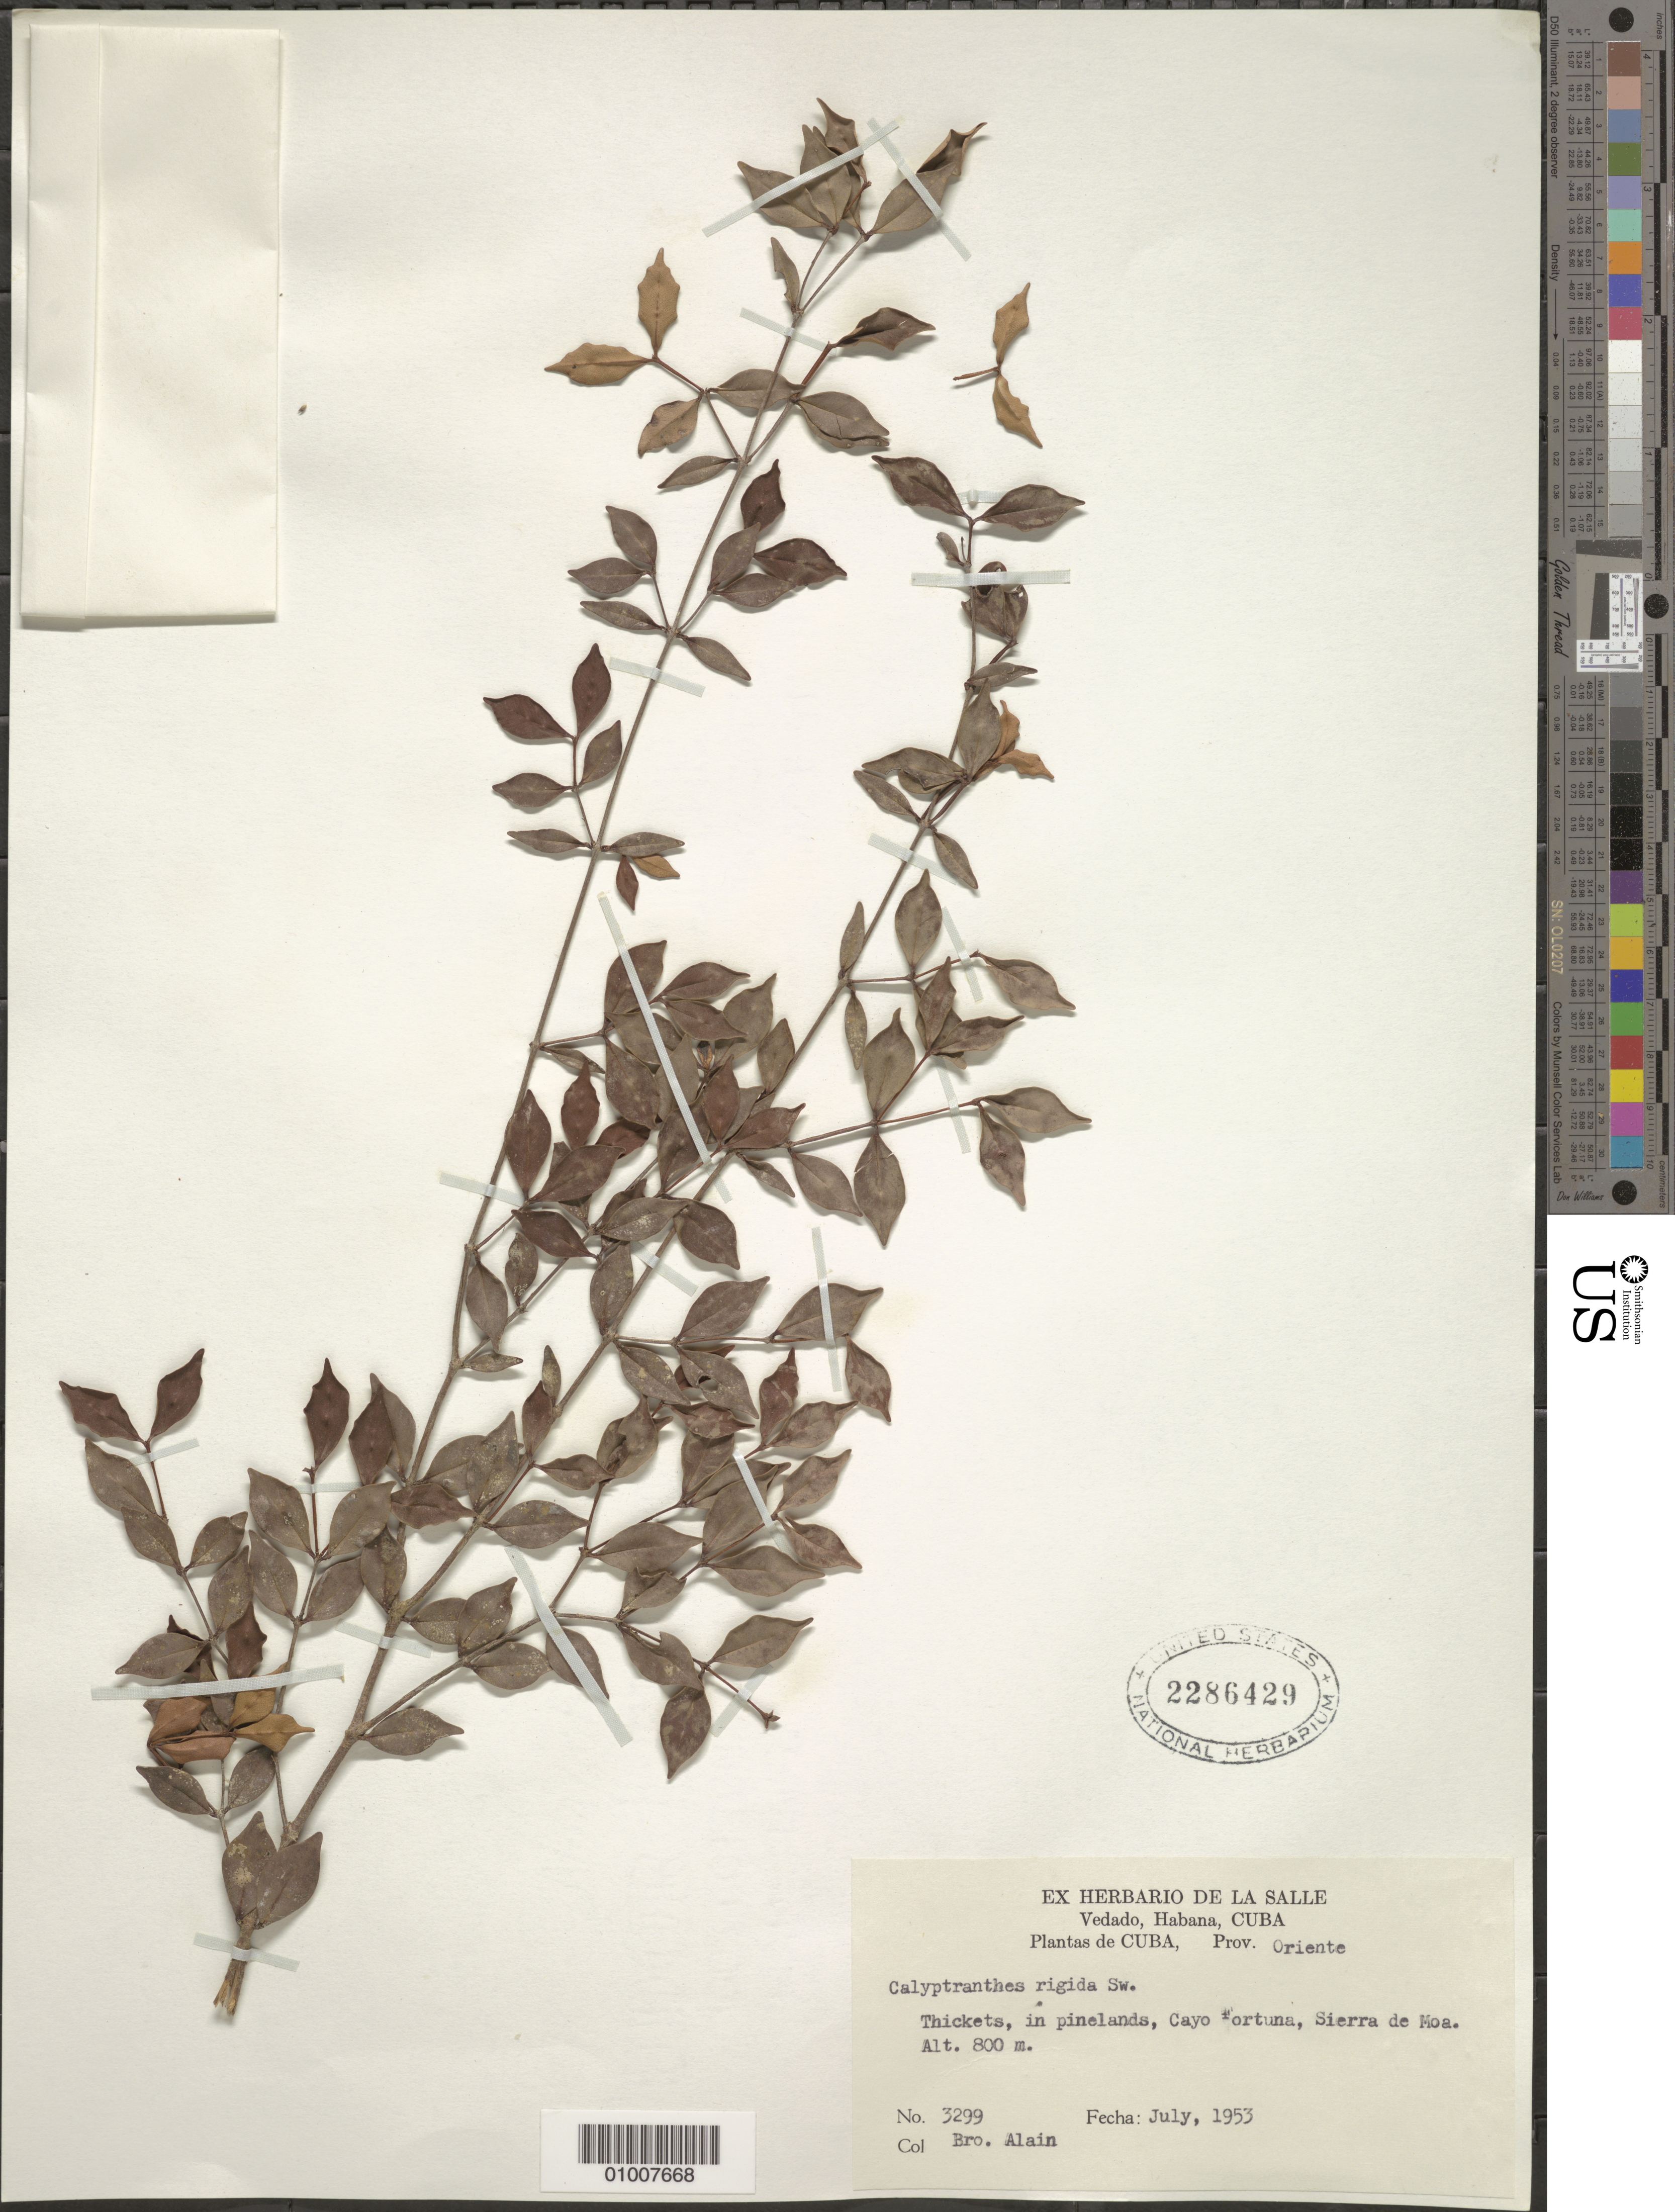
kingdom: Plantae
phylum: Tracheophyta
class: Magnoliopsida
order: Myrtales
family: Myrtaceae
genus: Myrcia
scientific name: Myrcia rigida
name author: (Sw.) K. Campbell & J.M.A. Braga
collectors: A. H. Liogier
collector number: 3299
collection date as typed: Jul 1953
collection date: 1953-07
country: Cuba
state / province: Holguín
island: Cuba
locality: Pinelands, Cayo Fortuna, Sierra de Moa [Oriente]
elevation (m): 800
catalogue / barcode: US 2286429